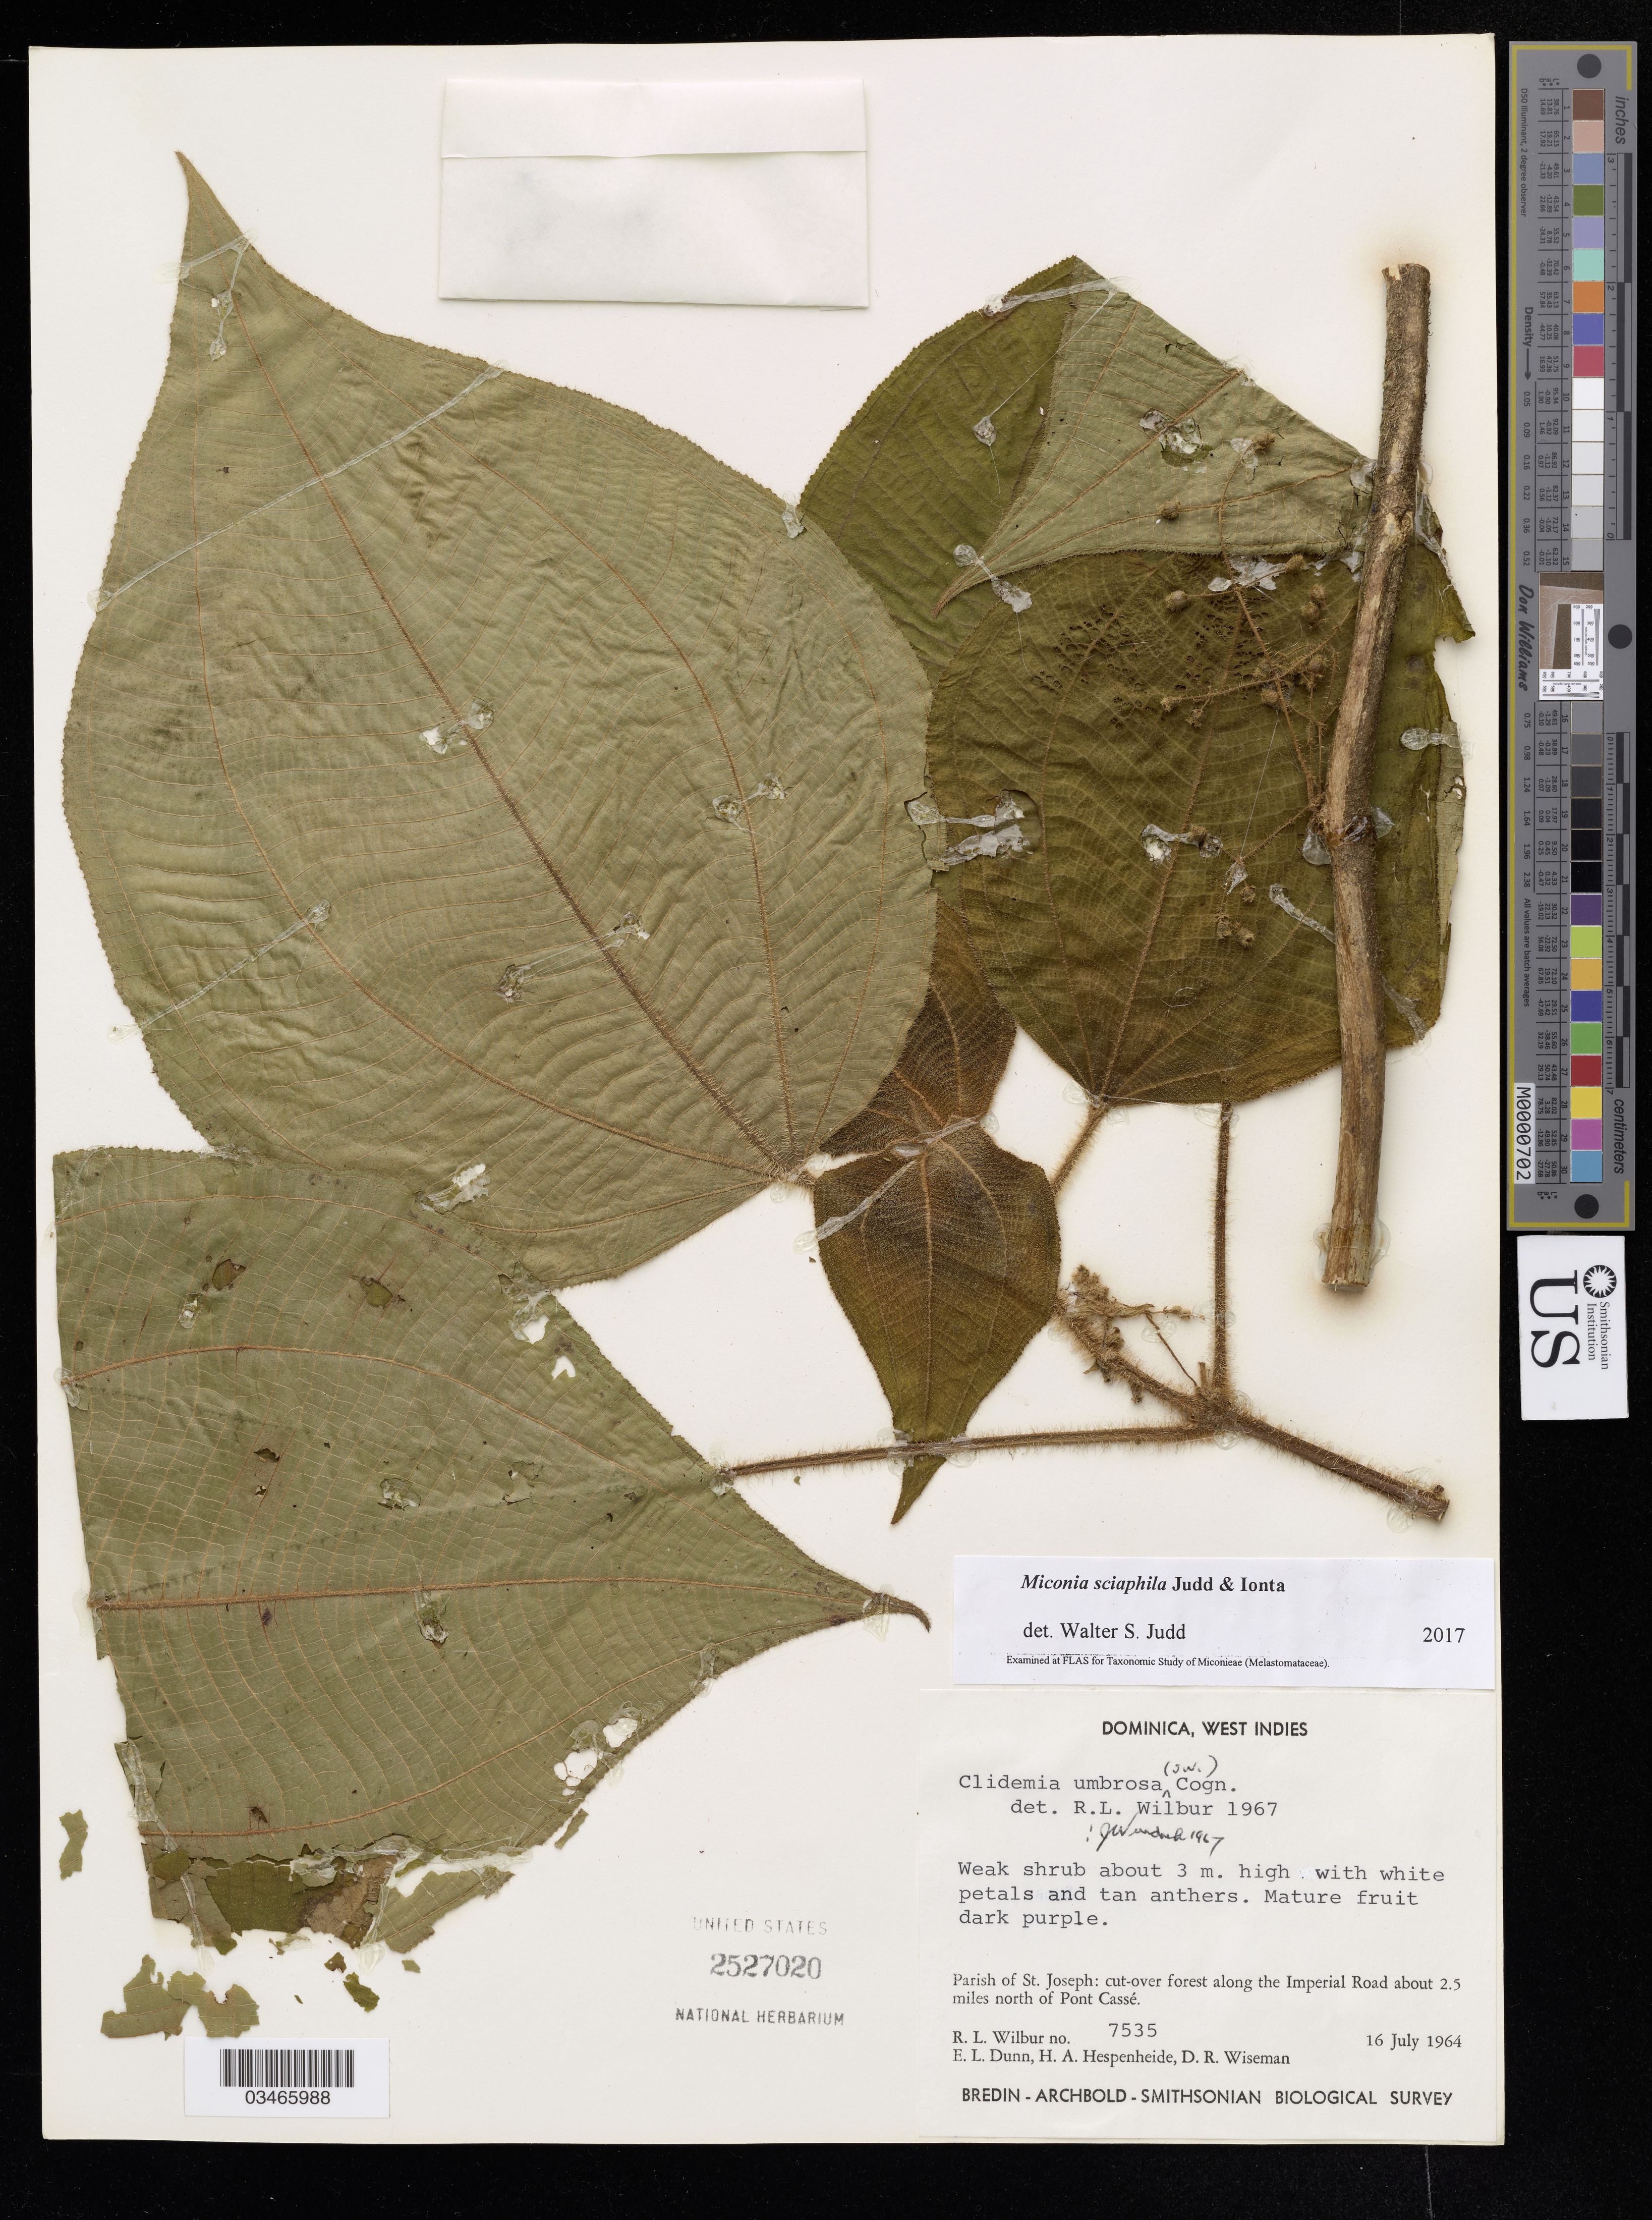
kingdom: Plantae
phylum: Tracheophyta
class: Magnoliopsida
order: Myrtales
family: Melastomataceae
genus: Miconia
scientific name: Miconia sciaphila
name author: Judd & Ionta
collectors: R. L. Wilbur, E. Dunn, H. A. Hespenheide & D. R. Wiseman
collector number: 7535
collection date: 1964-07-16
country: Dominica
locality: Parish of St. Joseph: cut-over forest along the Imperial Road about 2.5 miles north of Pont Cassé.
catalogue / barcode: US 365988